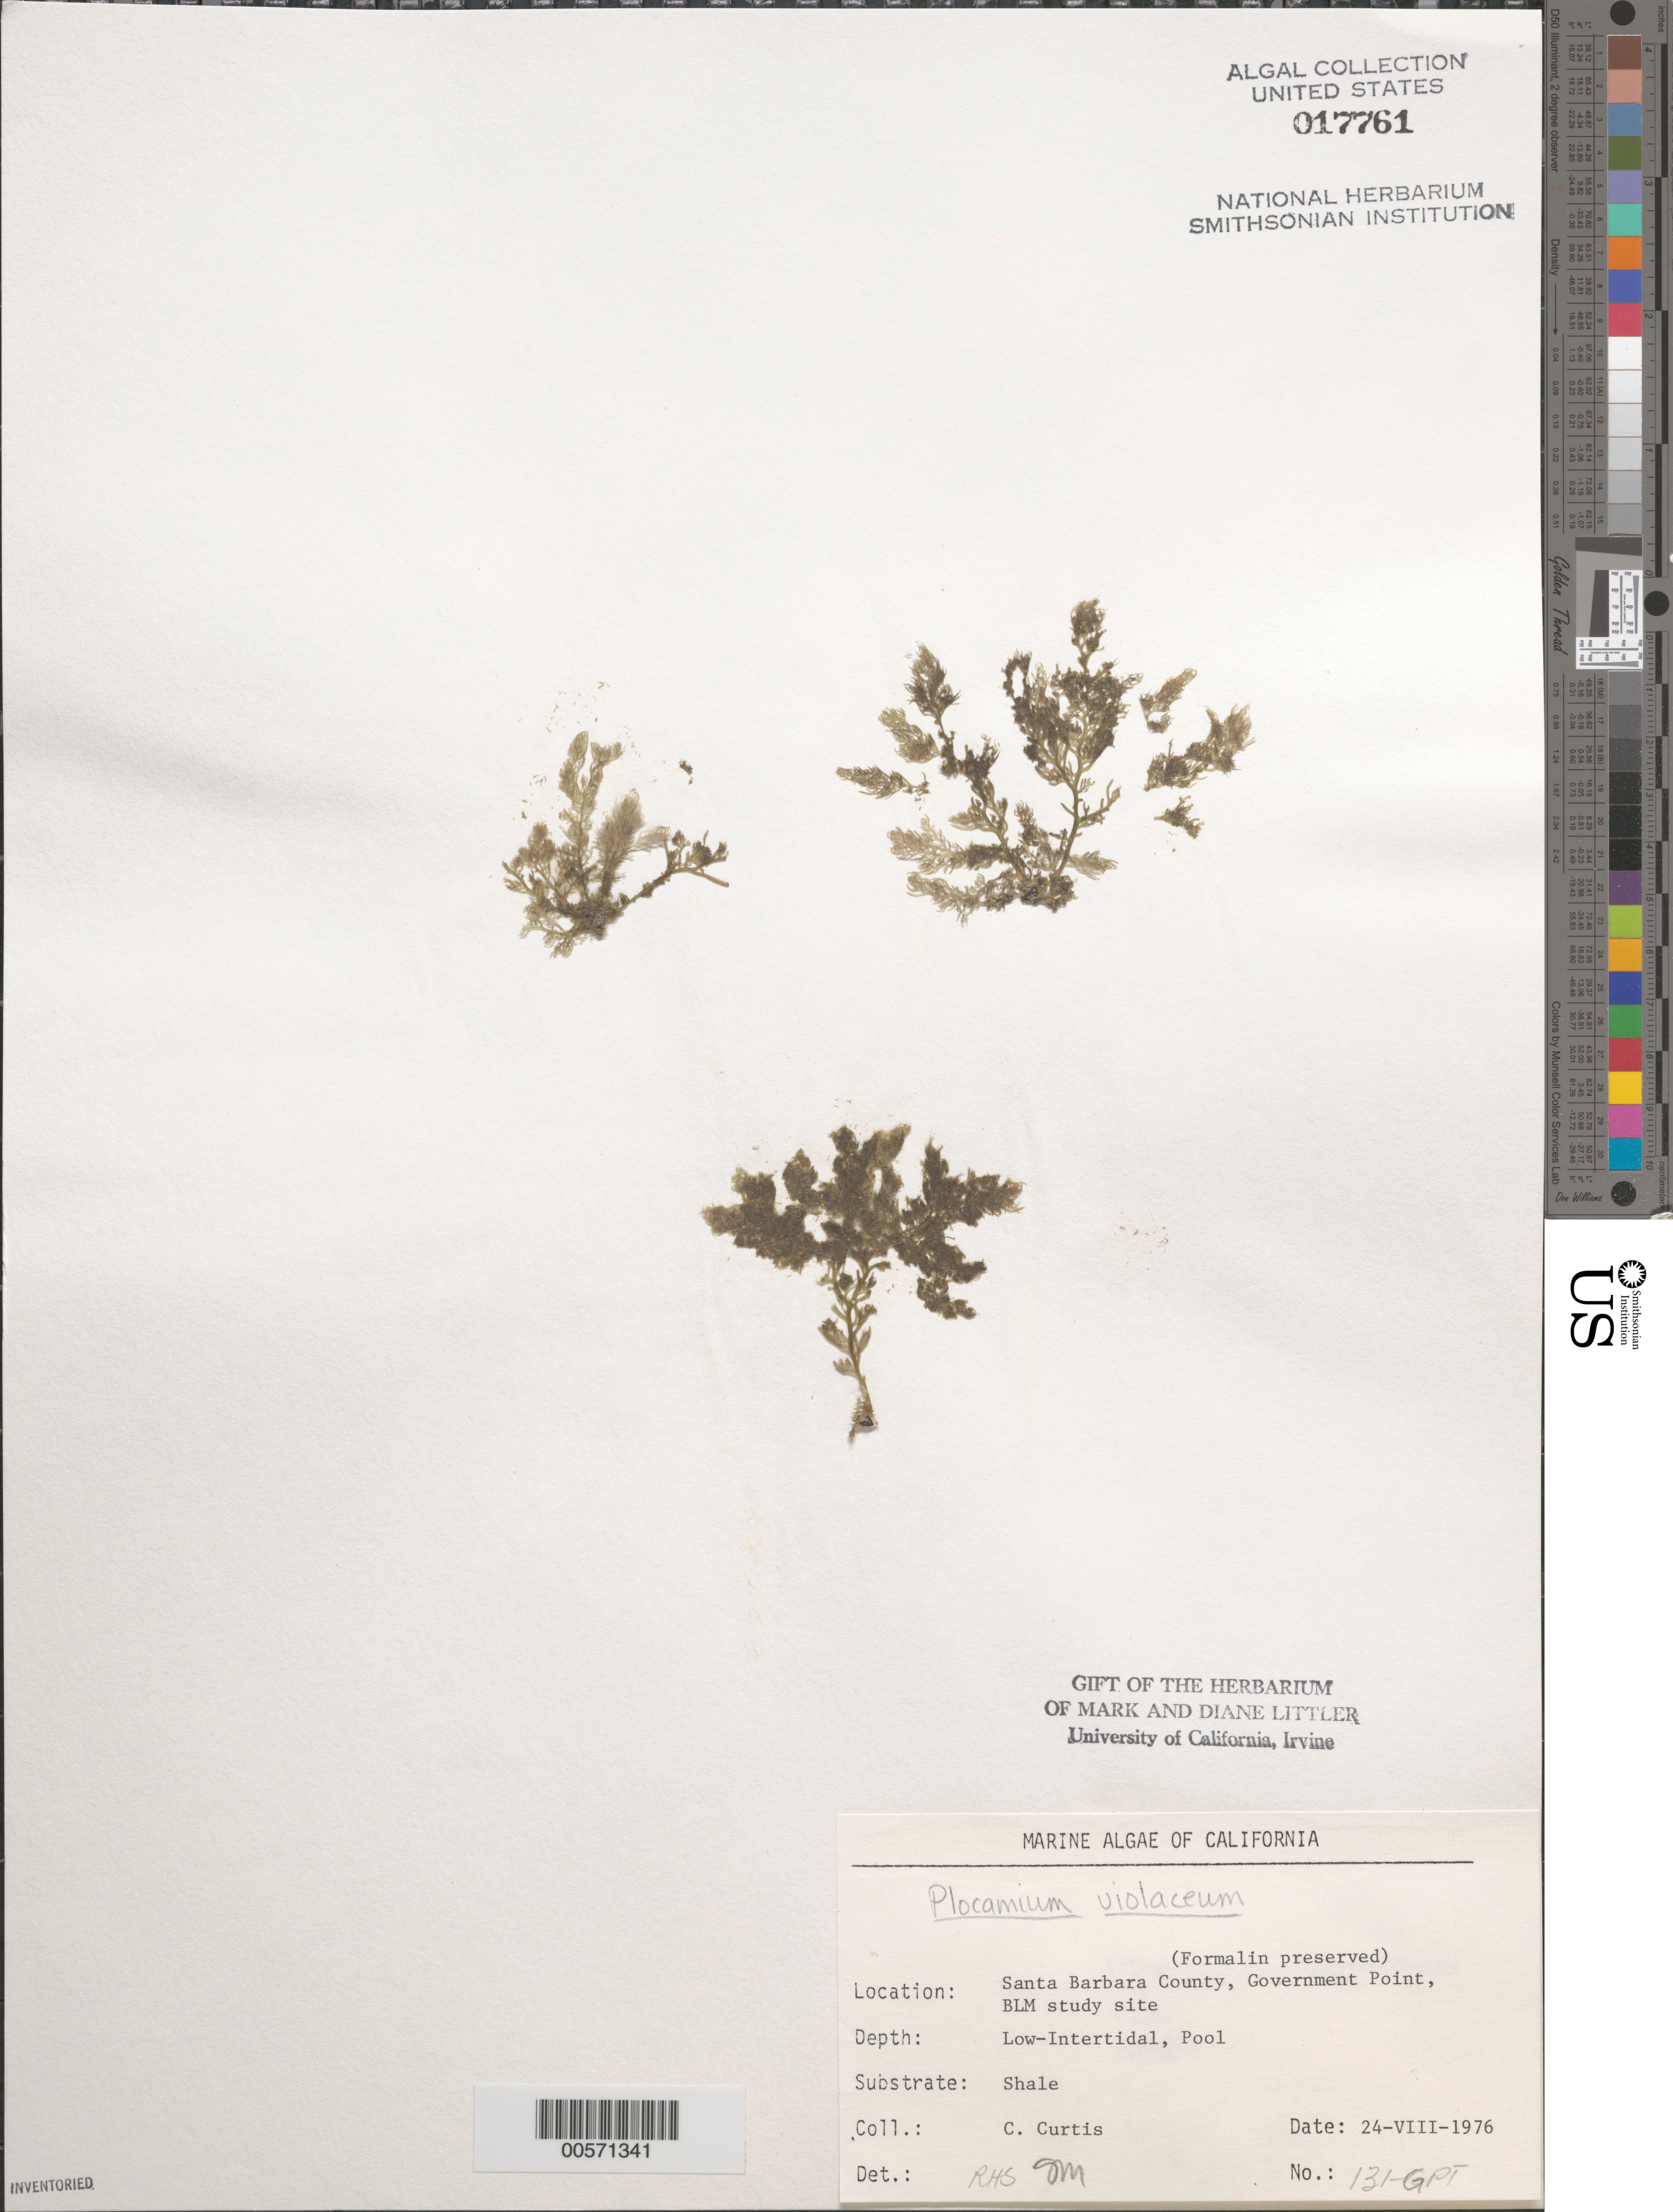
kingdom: Plantae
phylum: Rhodophyta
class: Florideophyceae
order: Plocamiales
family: Plocamiaceae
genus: Plocamium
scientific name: Plocamium violaceum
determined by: Sims, Robert H.; Murray, S. N.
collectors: C. Curtis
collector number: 131-gpt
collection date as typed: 24 Aug 1976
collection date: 1976-08-24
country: United States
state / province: California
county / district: Santa Barbara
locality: Government Point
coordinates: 34 26'31"N, 120 24'06"W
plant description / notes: BLM-SOCALBIGHT Rocky Intertidal Survey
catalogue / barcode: US 17761